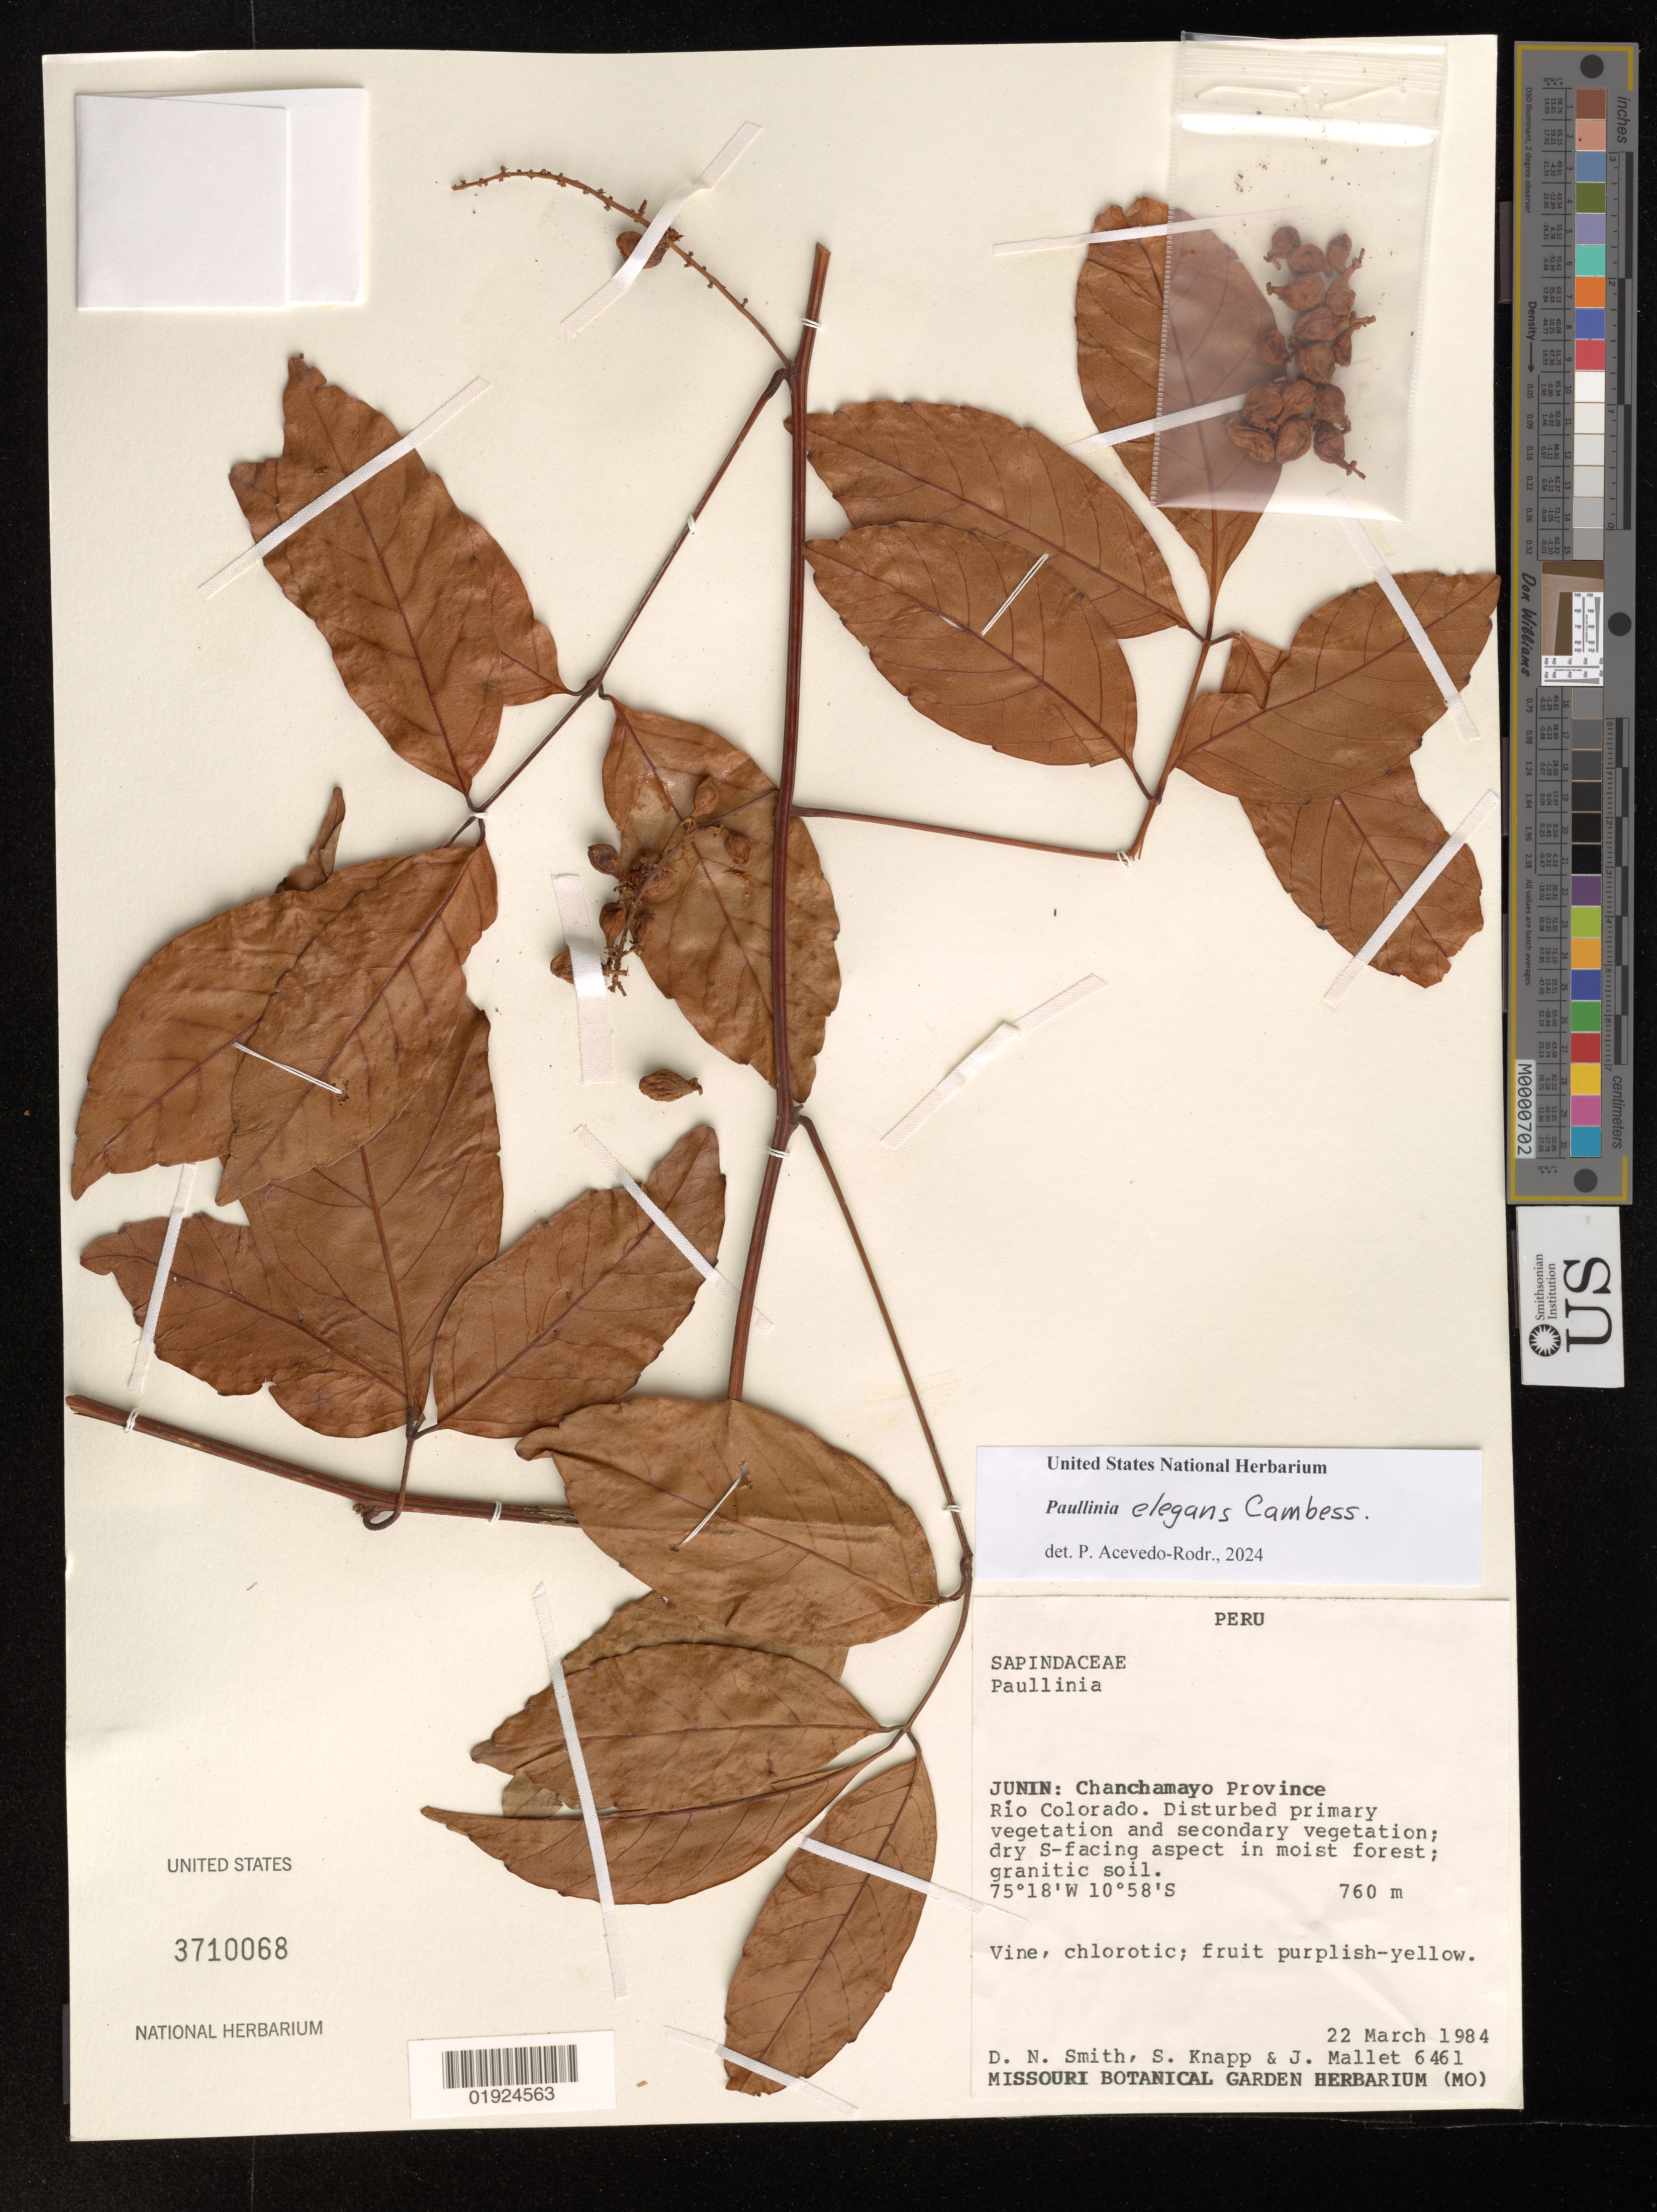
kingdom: Plantae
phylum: Tracheophyta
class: Magnoliopsida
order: Sapindales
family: Sapindaceae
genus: Paullinia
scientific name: Paullinia elegans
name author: Cambess.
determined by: Acevedo-Rodriguez, P., (US), Smithsonian Institution - National Museum of Natural History (UNITED STATES)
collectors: D. Smith, S. Knapp & J. Mallet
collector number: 6461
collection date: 1984-03-22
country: Peru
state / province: Junín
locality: Chanchamayo Province. Río Colorado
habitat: Disturbed primary vegetation and secondary vegetation; dry, N-facing aspect in moist forest; granitic soil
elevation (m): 760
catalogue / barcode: US 3710068